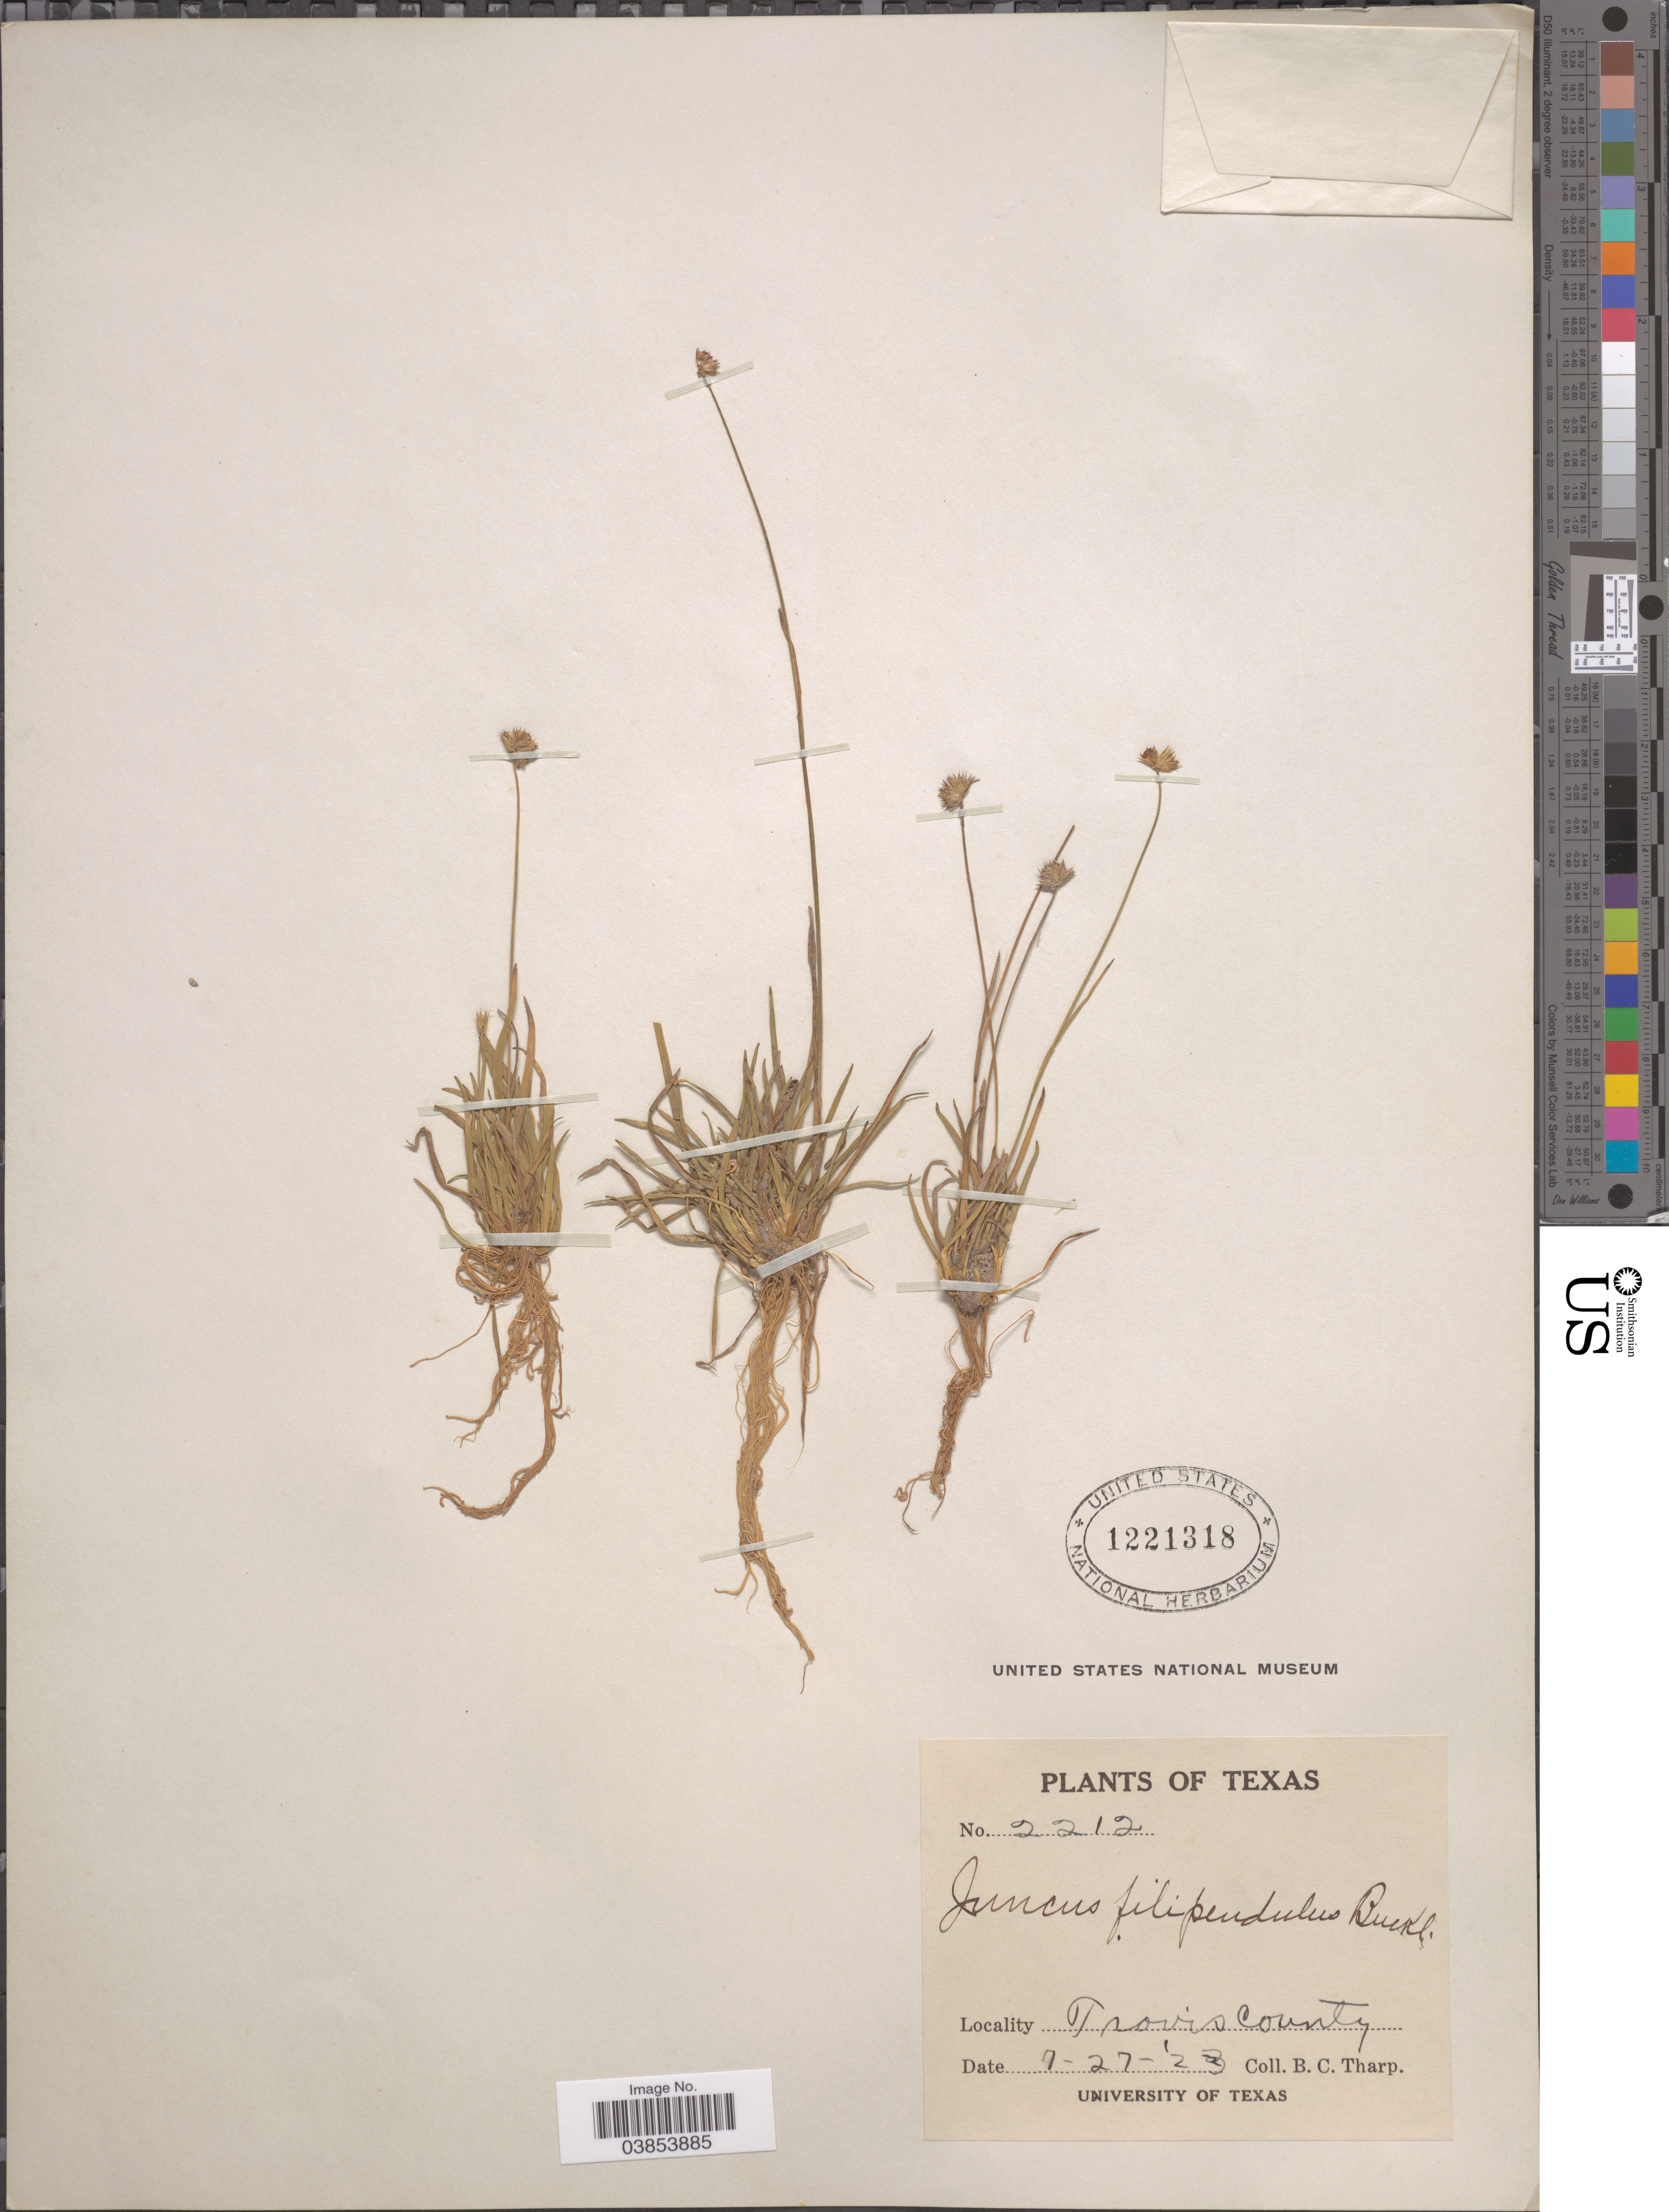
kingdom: Plantae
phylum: Tracheophyta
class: Liliopsida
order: Poales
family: Juncaceae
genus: Juncus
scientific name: Juncus filipendulus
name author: Buckley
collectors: B. C. Tharp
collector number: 2212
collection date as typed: Transcribed d/m/y: 27/7/23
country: United States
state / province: Texas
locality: Travis County.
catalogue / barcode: US 1221318